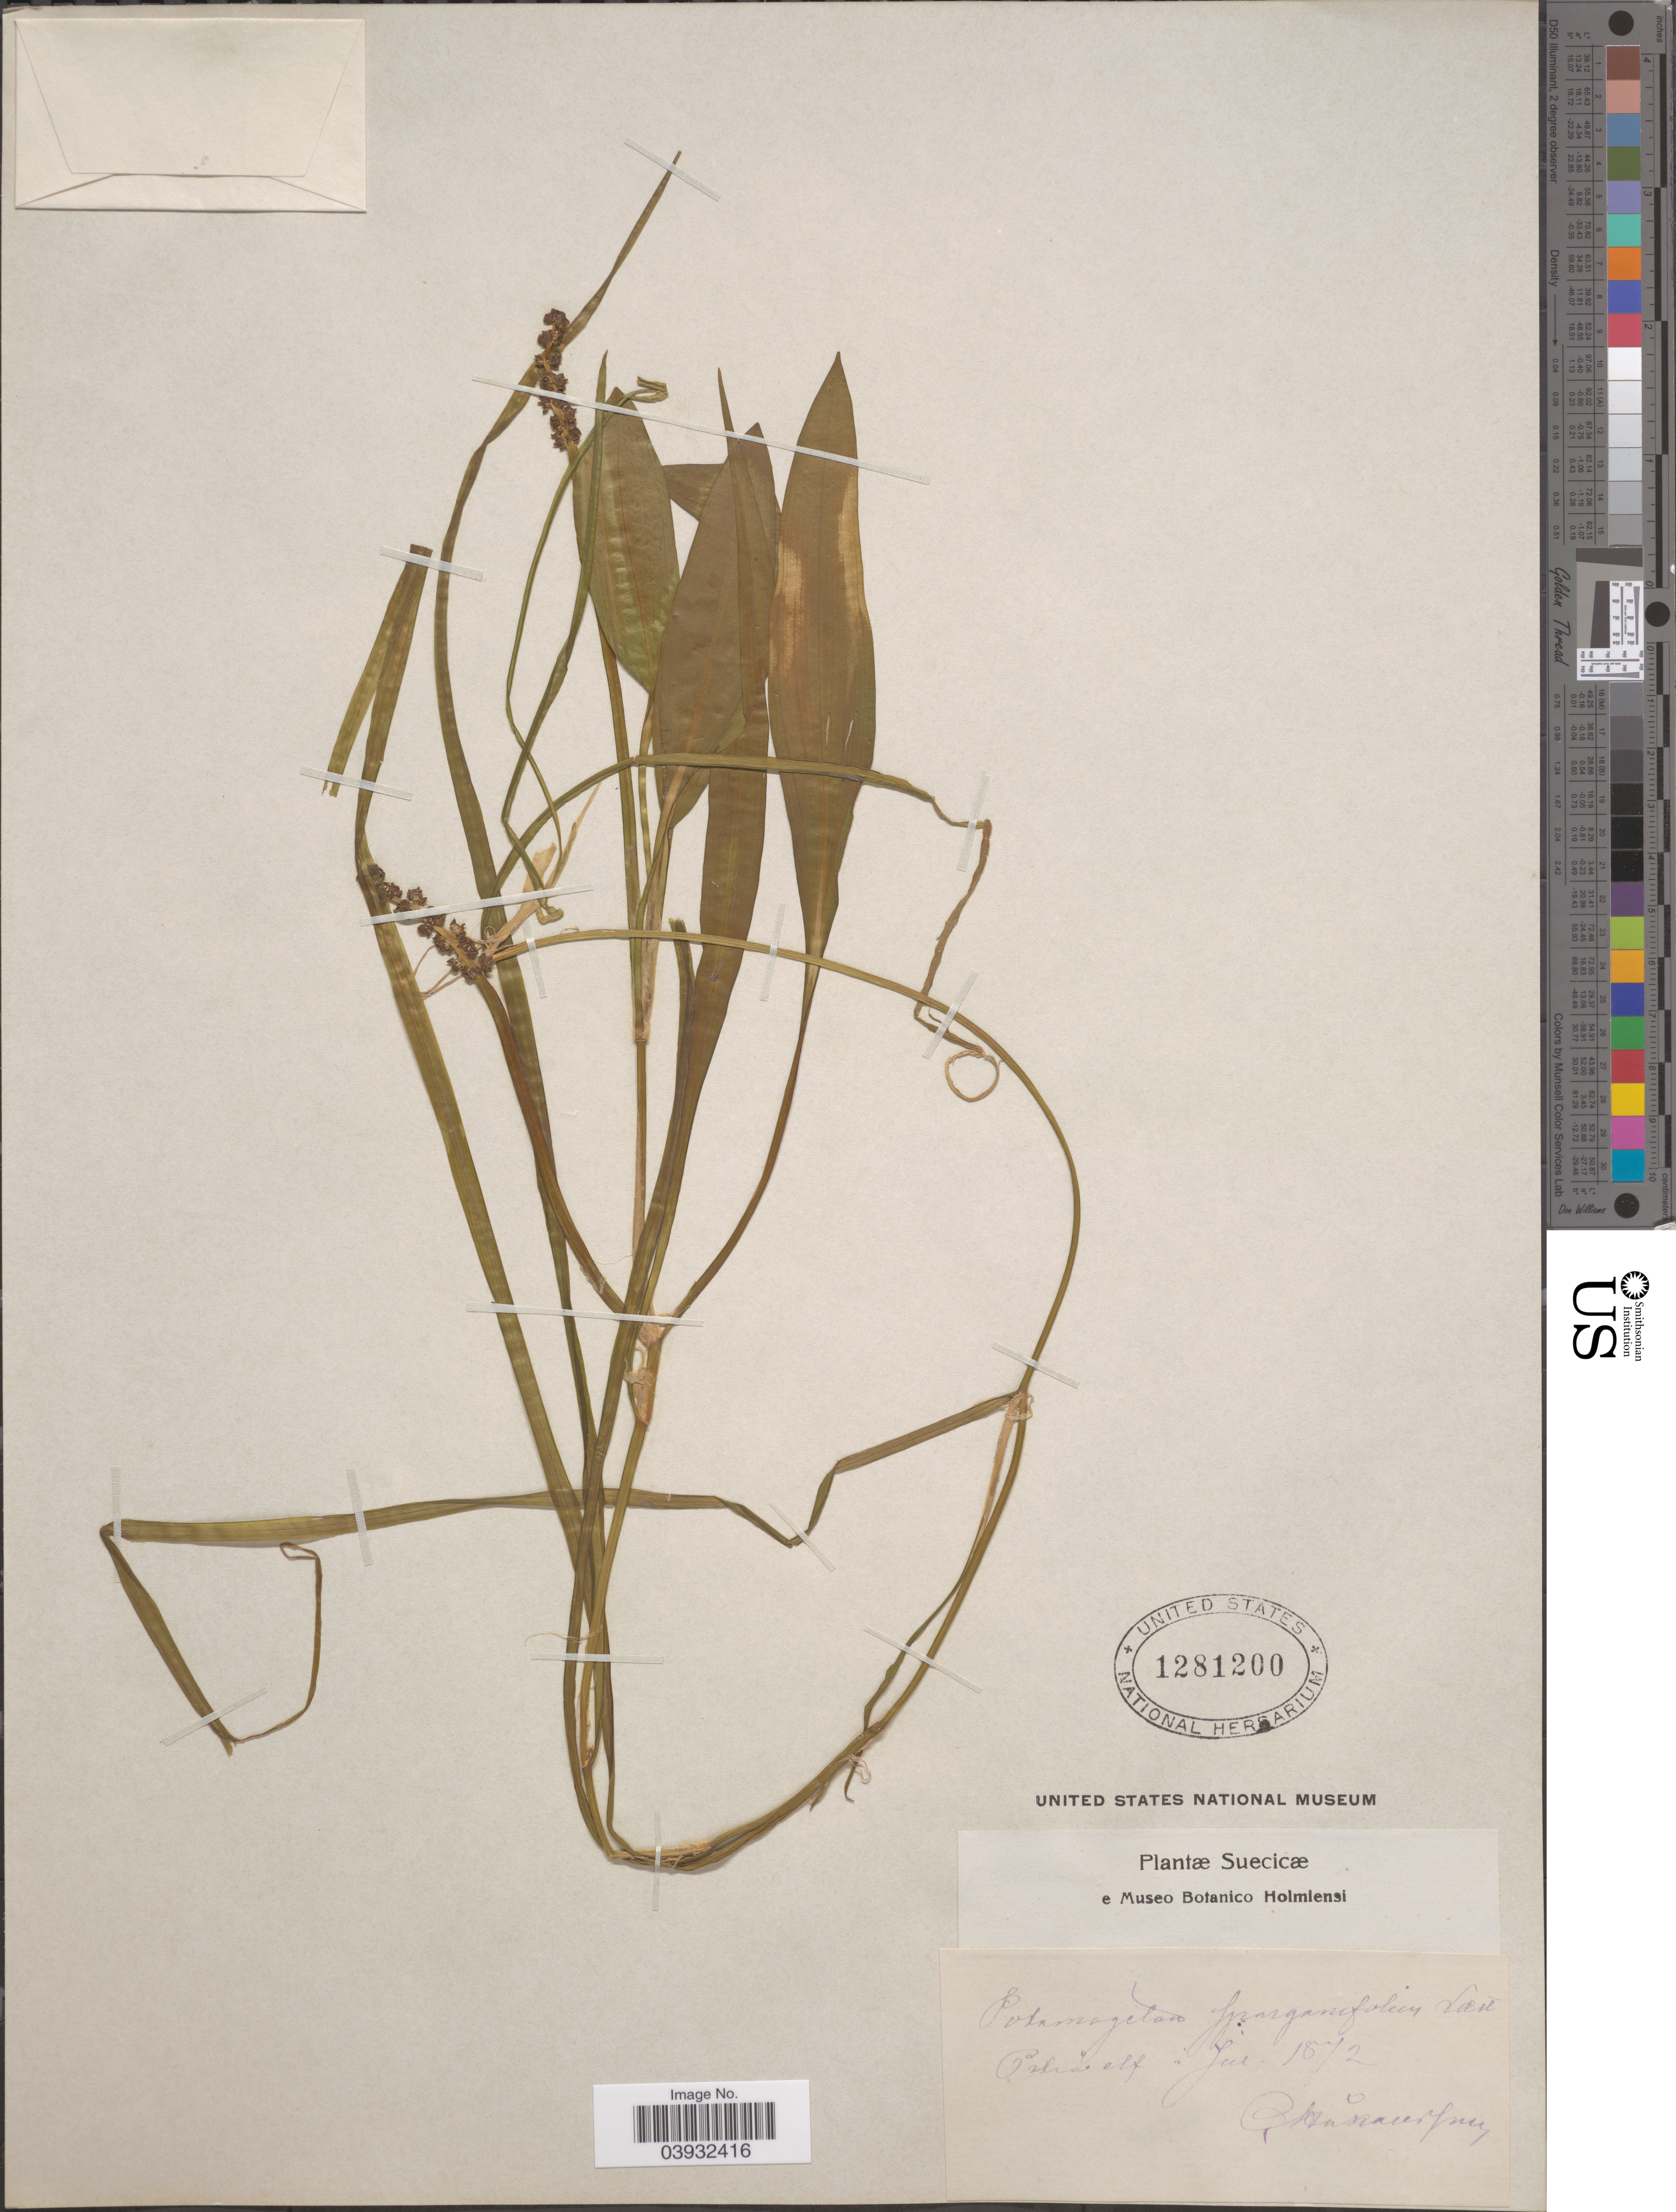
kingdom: Plantae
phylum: Tracheophyta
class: Liliopsida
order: Alismatales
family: Potamogetonaceae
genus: Potamogeton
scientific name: Potamogeton sparganiifolius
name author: Bab.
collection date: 1872-07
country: Sweden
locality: Suecicæ. [illegible text].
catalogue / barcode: US 1281200